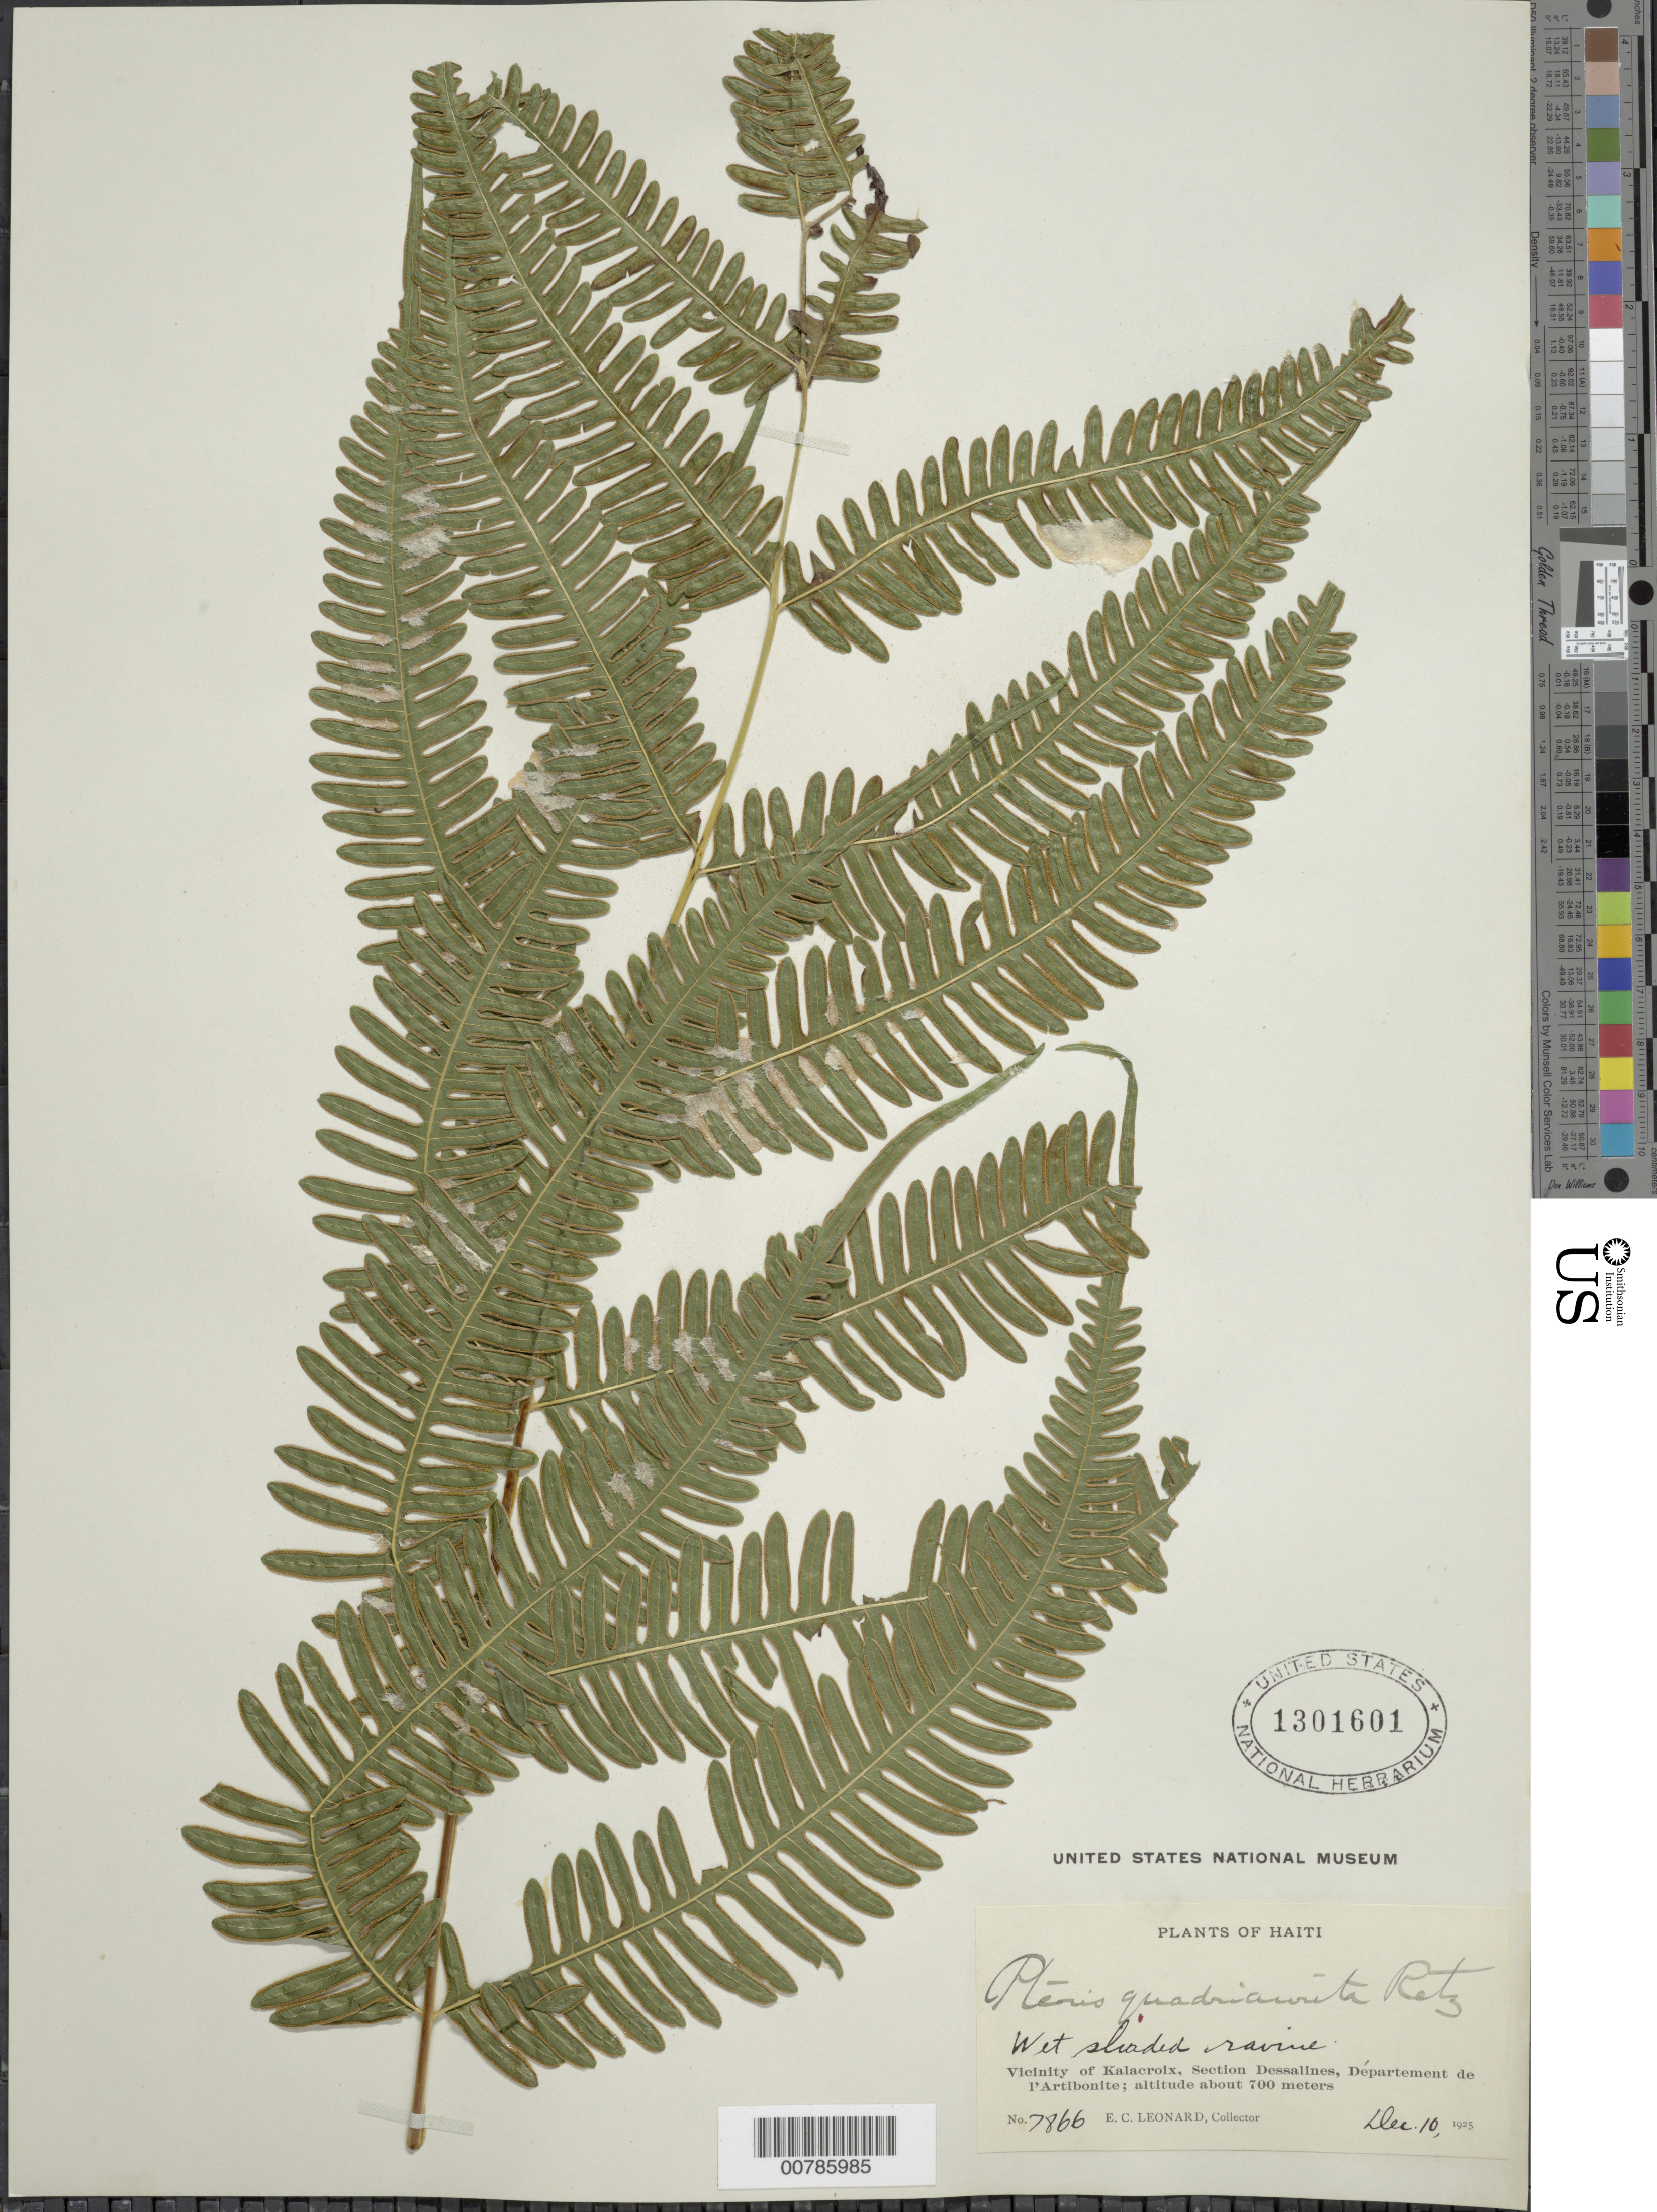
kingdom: Plantae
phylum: Tracheophyta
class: Polypodiopsida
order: Polypodiales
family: Pteridaceae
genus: Pteris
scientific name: Pteris quadriaurita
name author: Retz.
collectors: E. C. Leonard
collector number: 7866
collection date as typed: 10 Dec 1925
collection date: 1925-12-10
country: Haiti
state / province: Artibonite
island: Hispaniola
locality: Kalacroix, vicinity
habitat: Wet shaded ravine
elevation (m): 700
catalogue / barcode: US 1301601